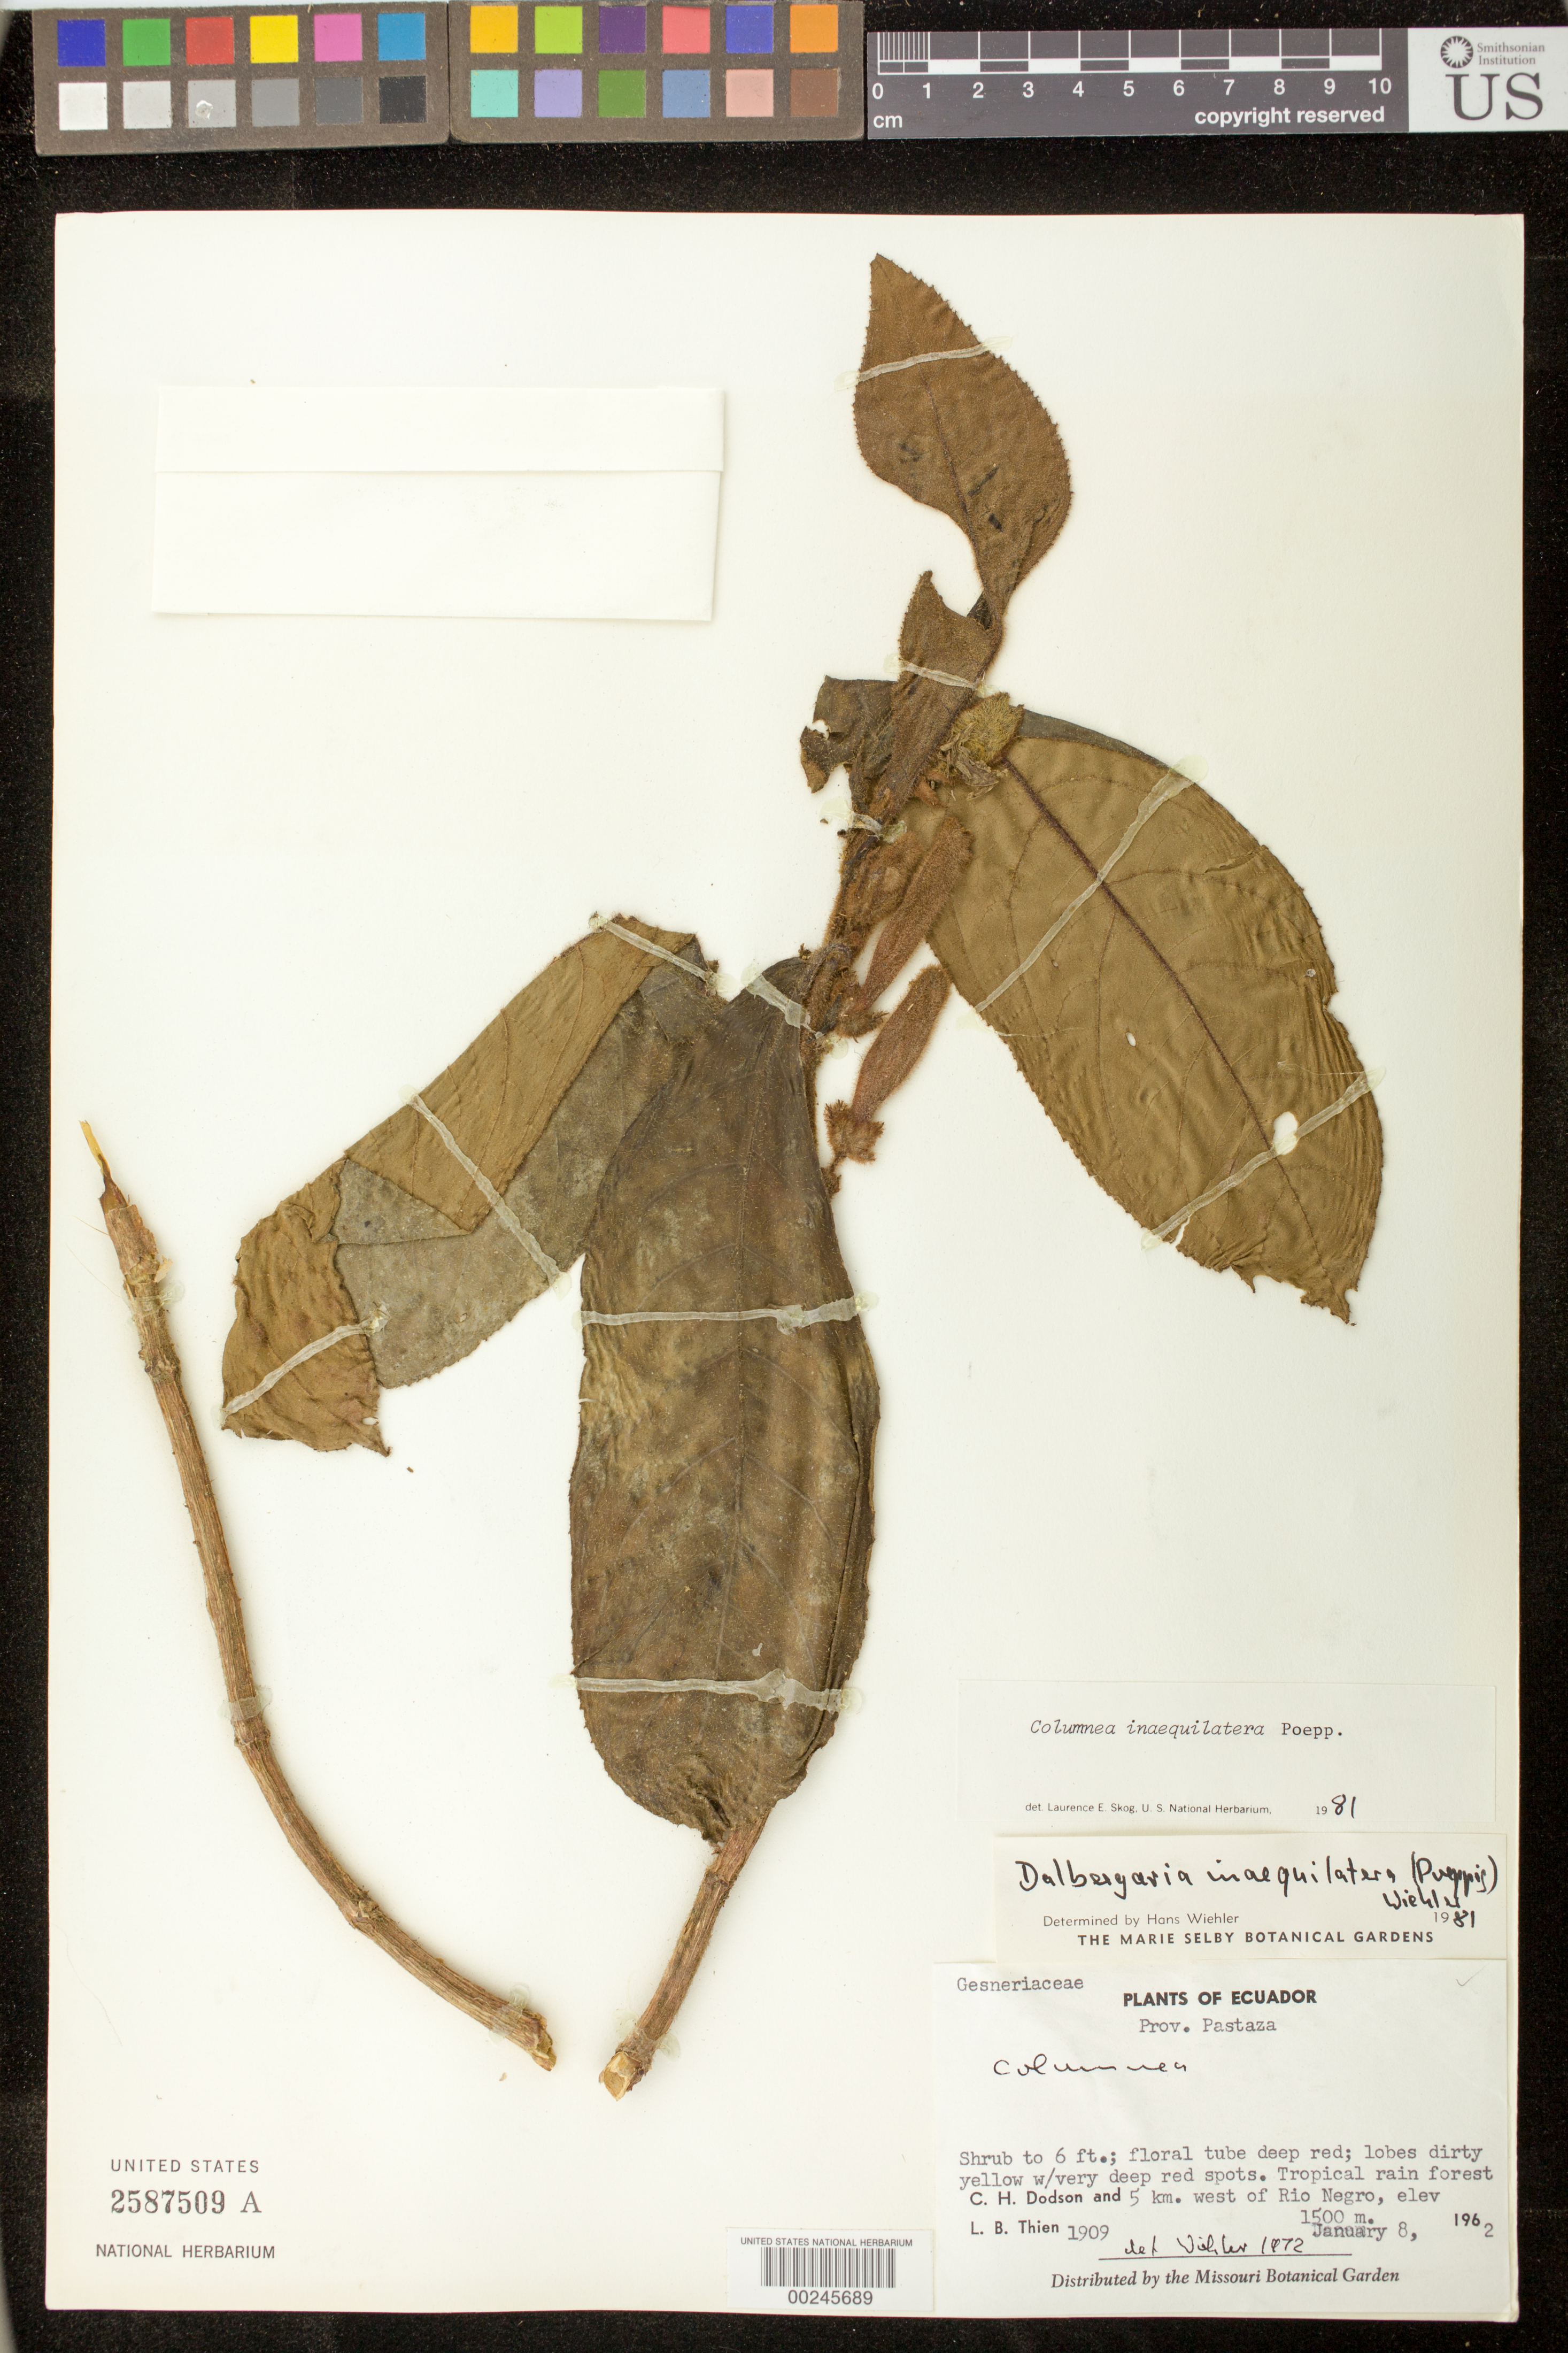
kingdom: Plantae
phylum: Tracheophyta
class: Magnoliopsida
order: Lamiales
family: Gesneriaceae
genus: Columnea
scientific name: Columnea inaequilatera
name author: Poepp.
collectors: C. H. Dodson & L. Thien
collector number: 1909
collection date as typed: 08 Jan 1962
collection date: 1962-01-08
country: Ecuador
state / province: Pastaza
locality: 5 km W of Rio Negro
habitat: Tropical rain forest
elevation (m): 1500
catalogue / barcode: US 2587509A